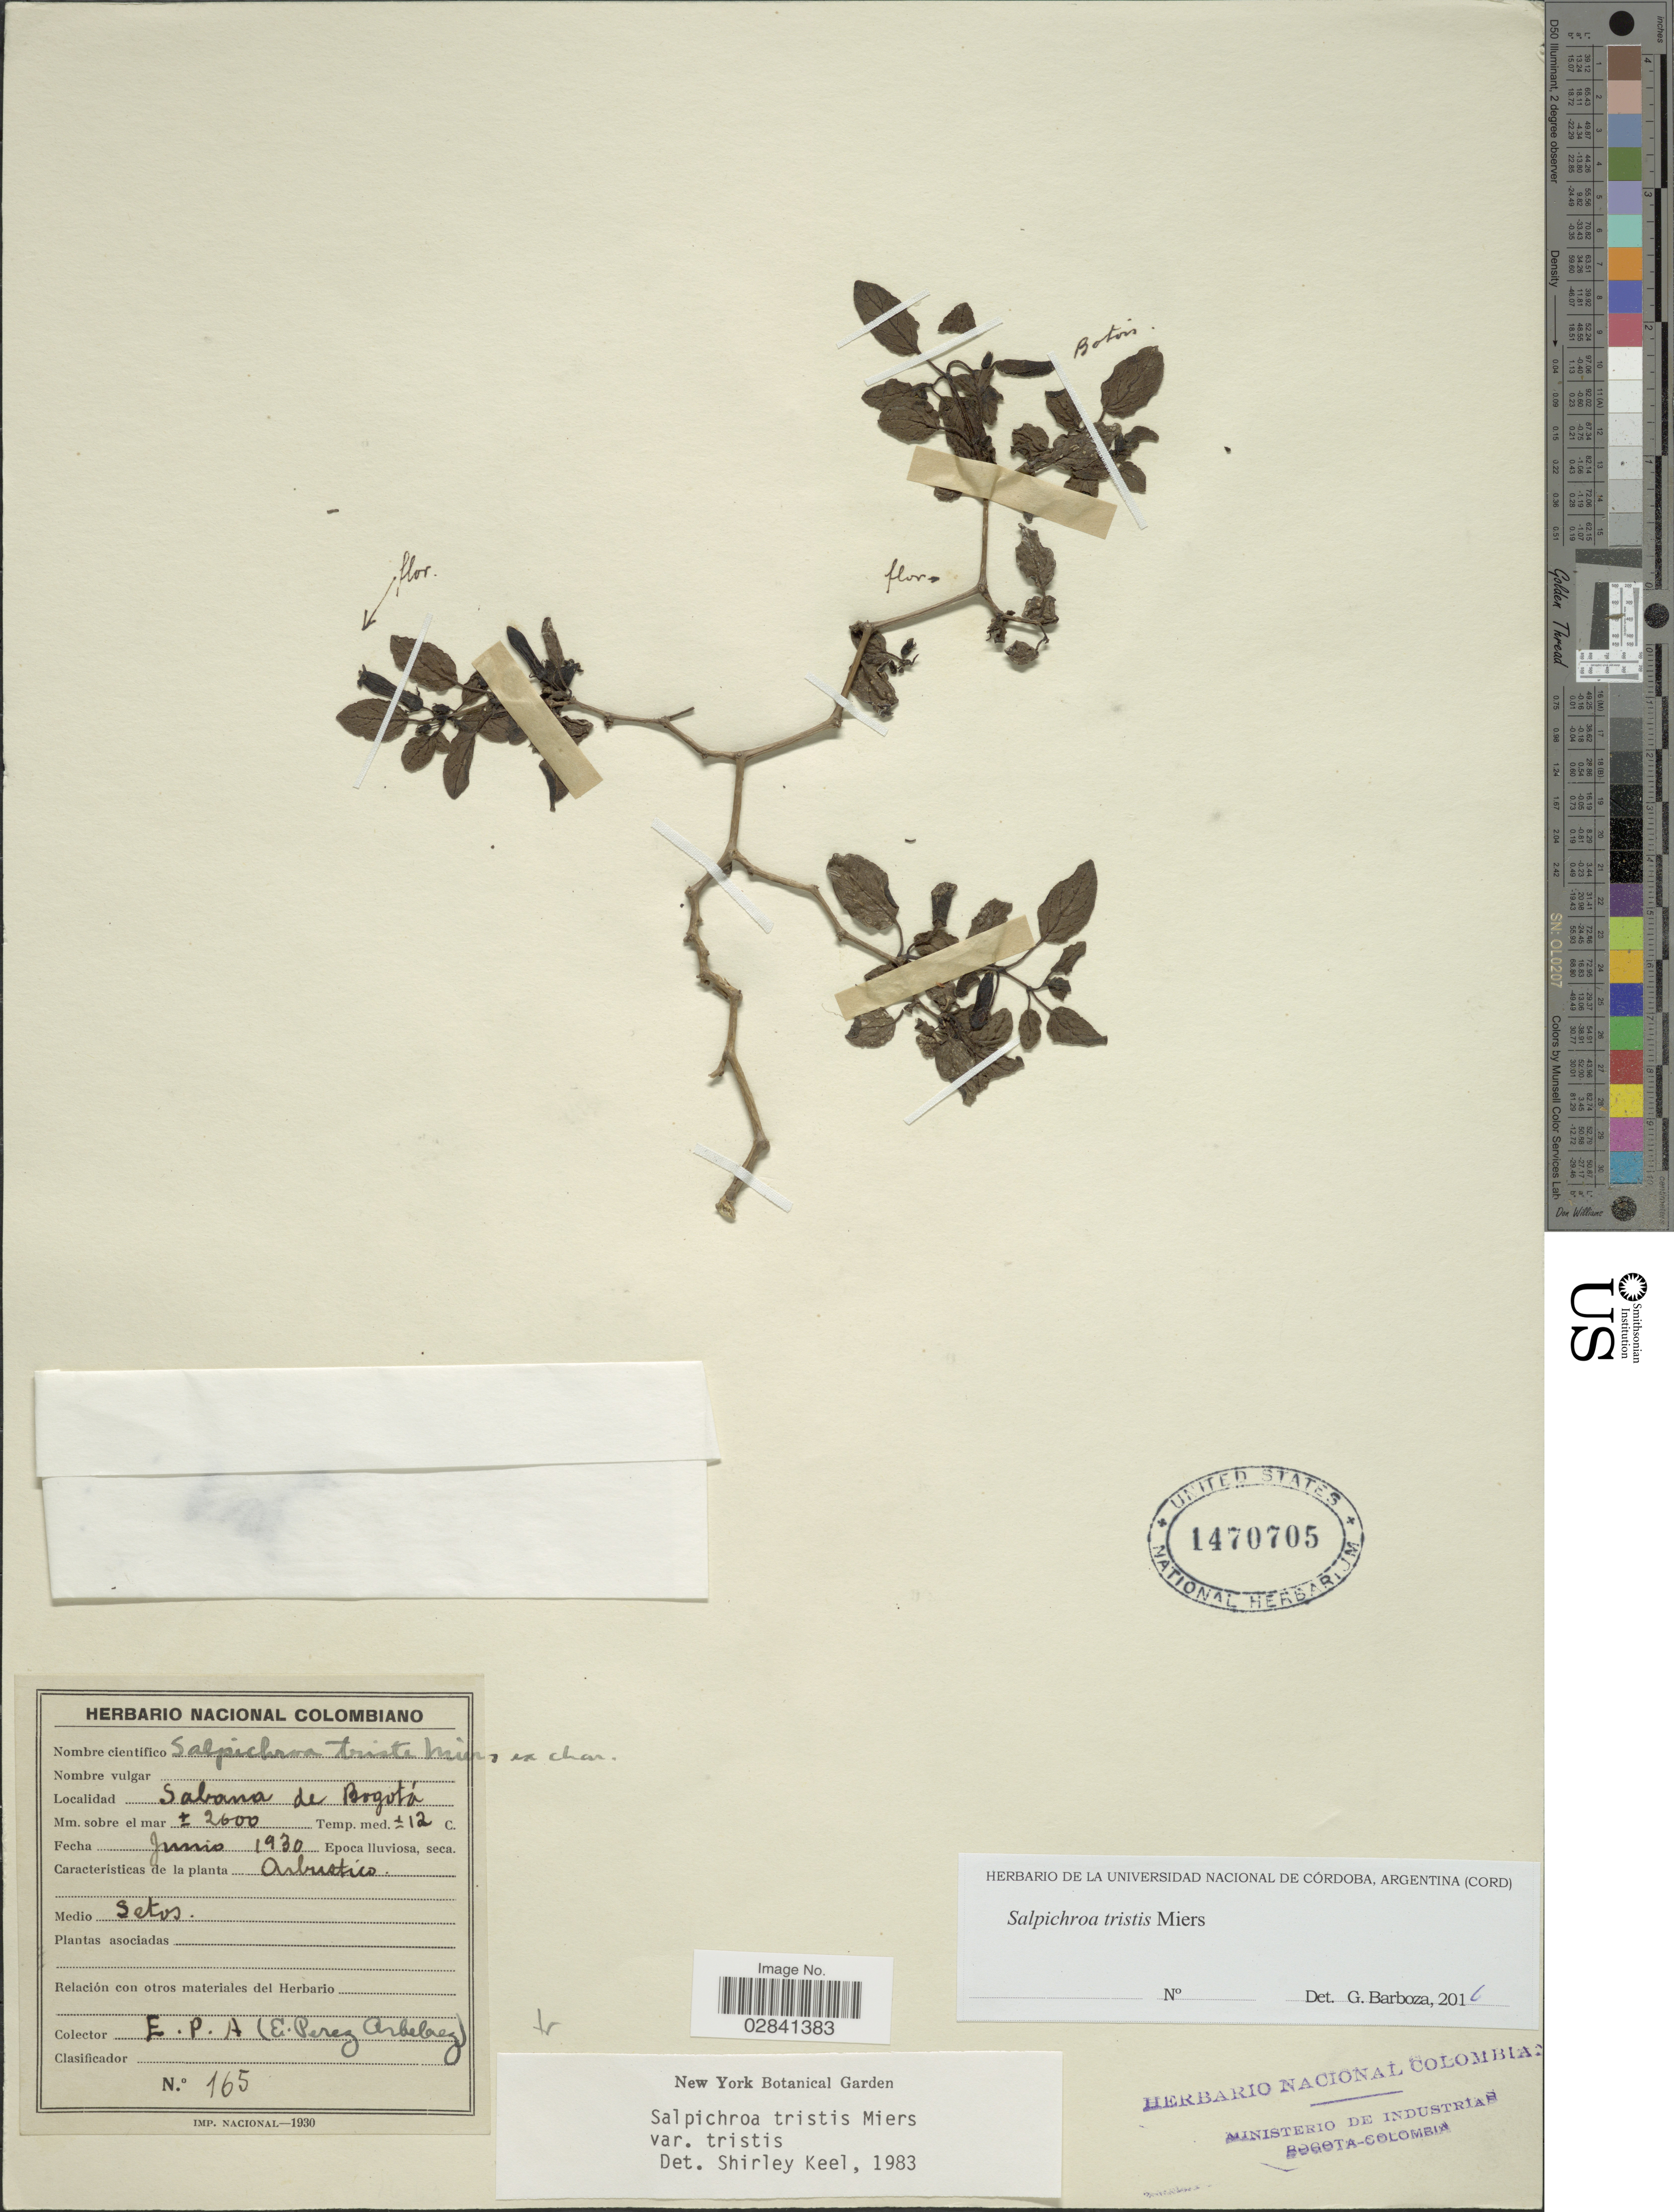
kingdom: Plantae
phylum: Tracheophyta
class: Magnoliopsida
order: Solanales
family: Solanaceae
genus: Salpichroa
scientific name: Salpichroa tristis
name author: Walp.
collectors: E. Pérez Arbeláez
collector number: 165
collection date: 1930-06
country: Colombia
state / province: Bogota D.C.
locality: Sabana de Bogotá.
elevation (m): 2600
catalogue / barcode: US 1470705